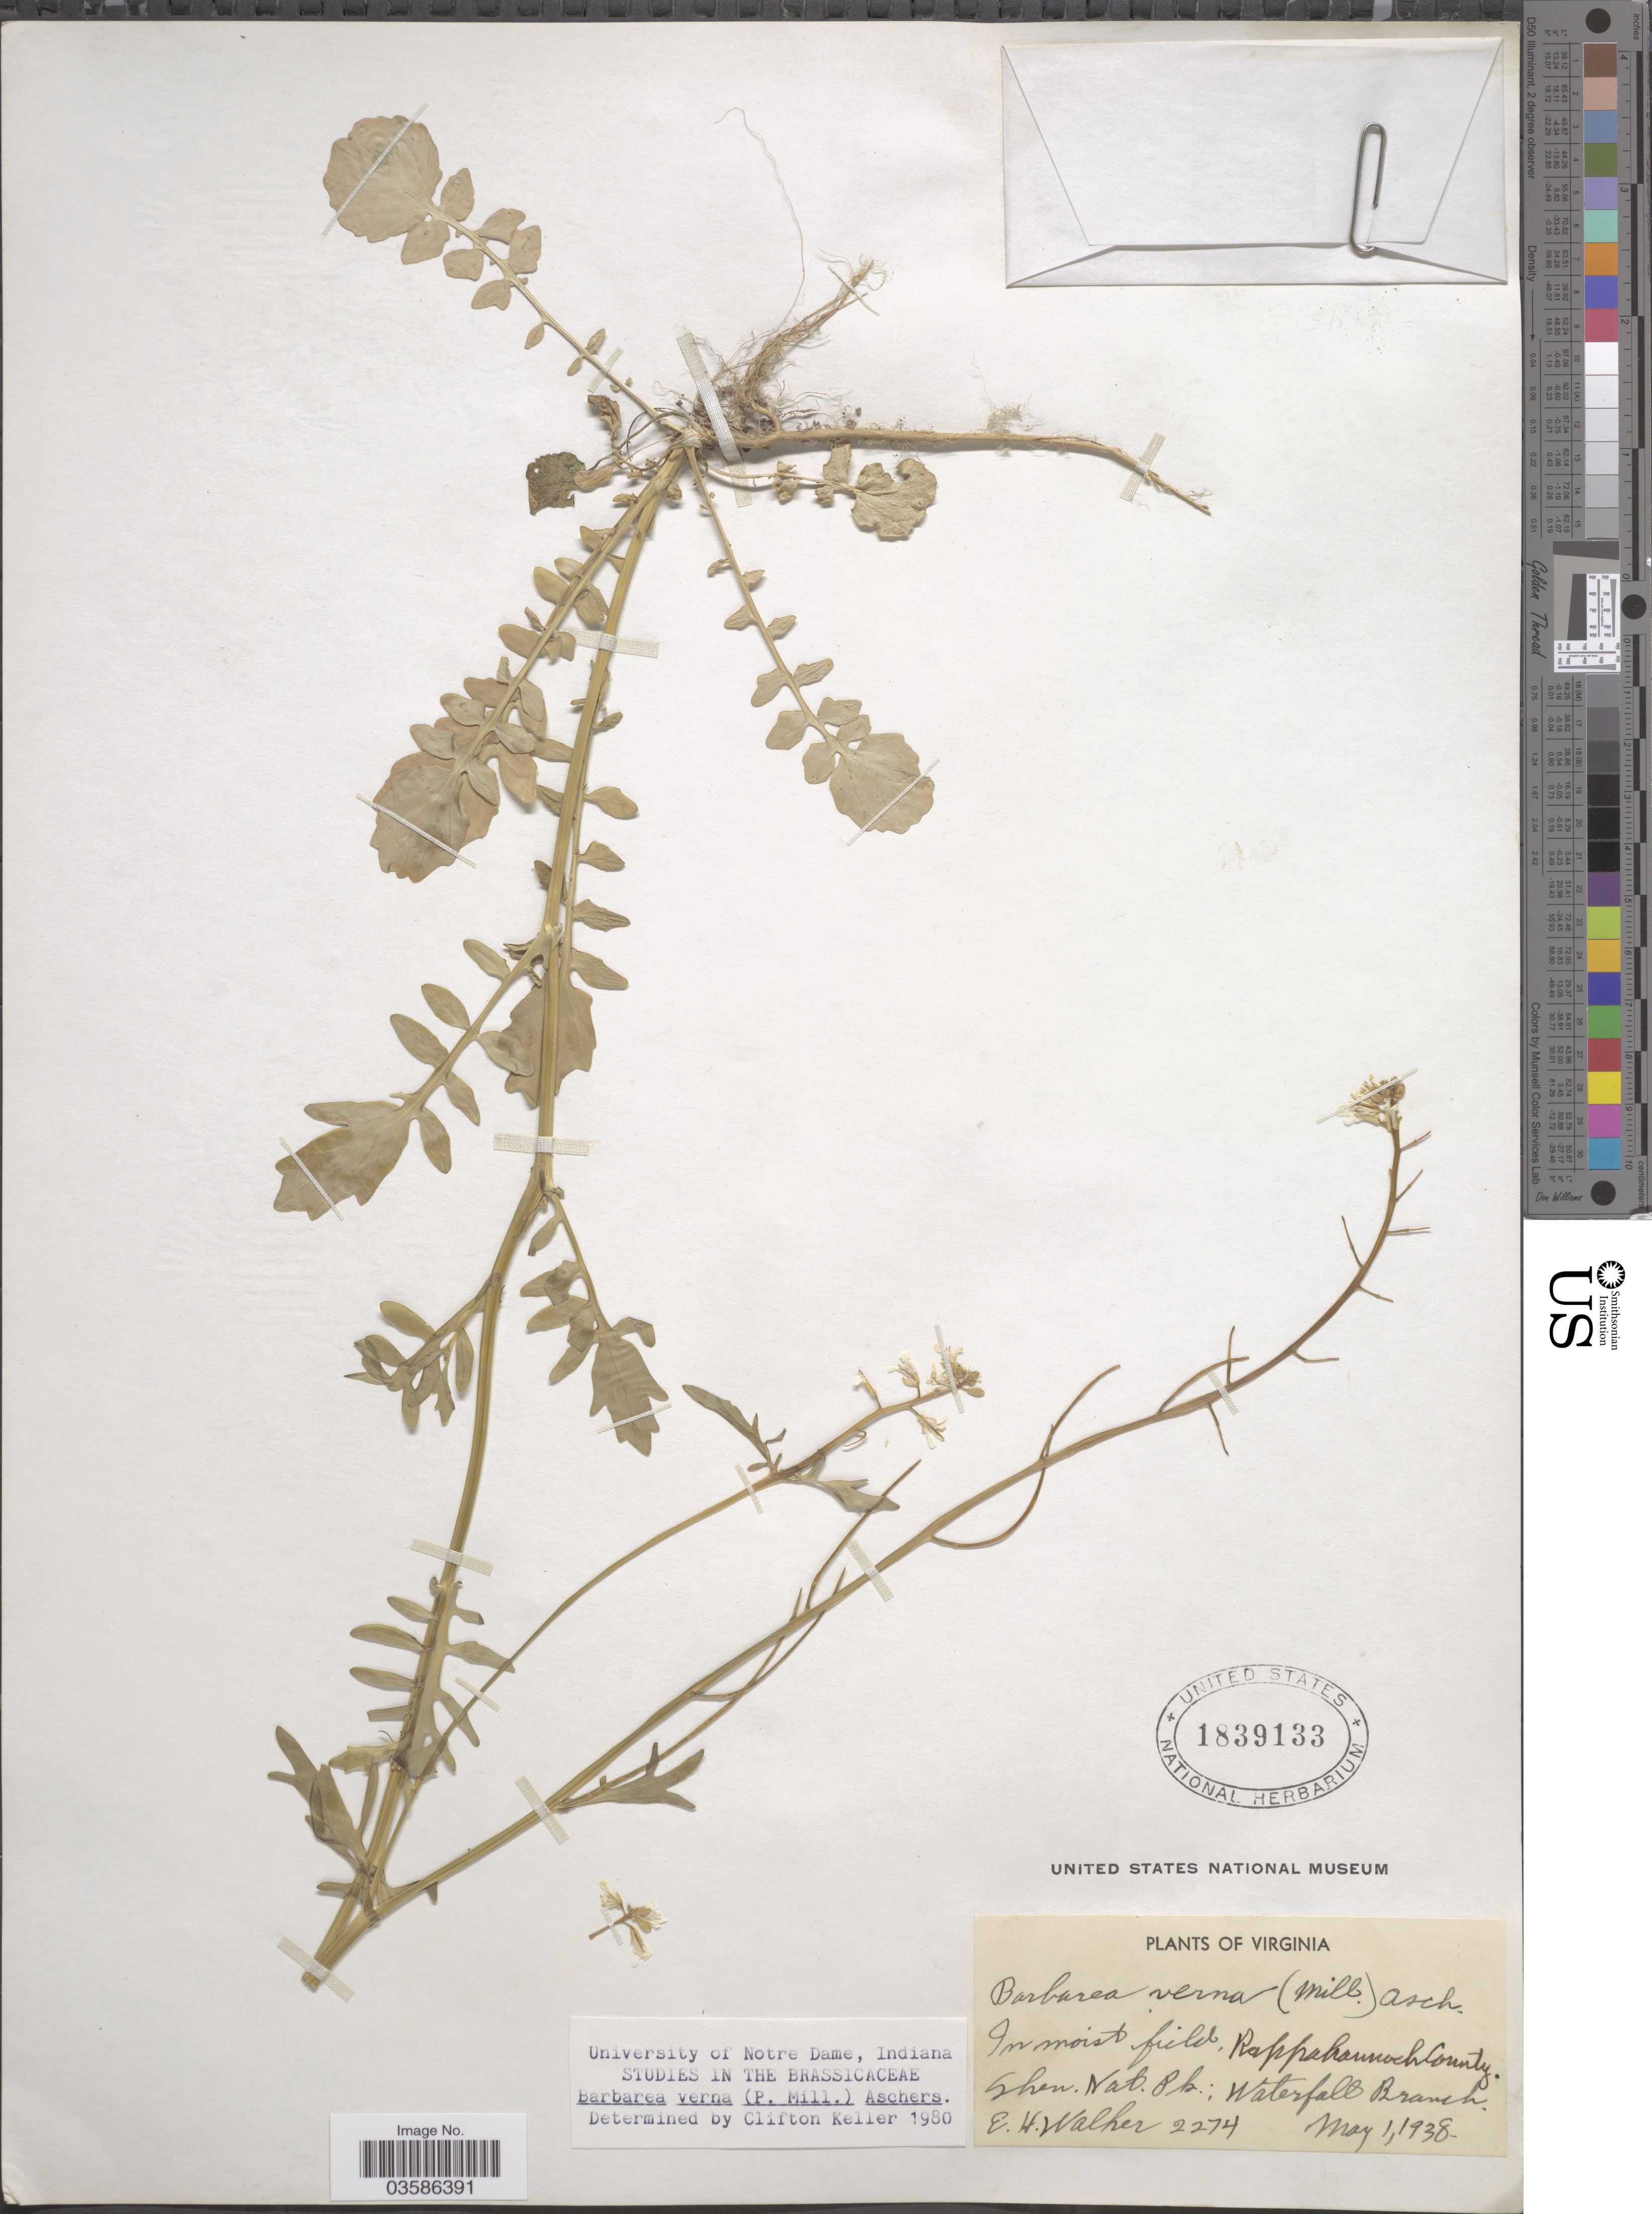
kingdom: Plantae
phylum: Tracheophyta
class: Magnoliopsida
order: Brassicales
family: Brassicaceae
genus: Barbarea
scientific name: Barbarea verna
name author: (Mill.) Asch.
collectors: E. H. Walker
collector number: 2274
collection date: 1938-05-01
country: United States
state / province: Virginia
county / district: Rappahannock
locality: Shen. Nat. Pk.; Waterfall Branch.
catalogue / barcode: US 1839133